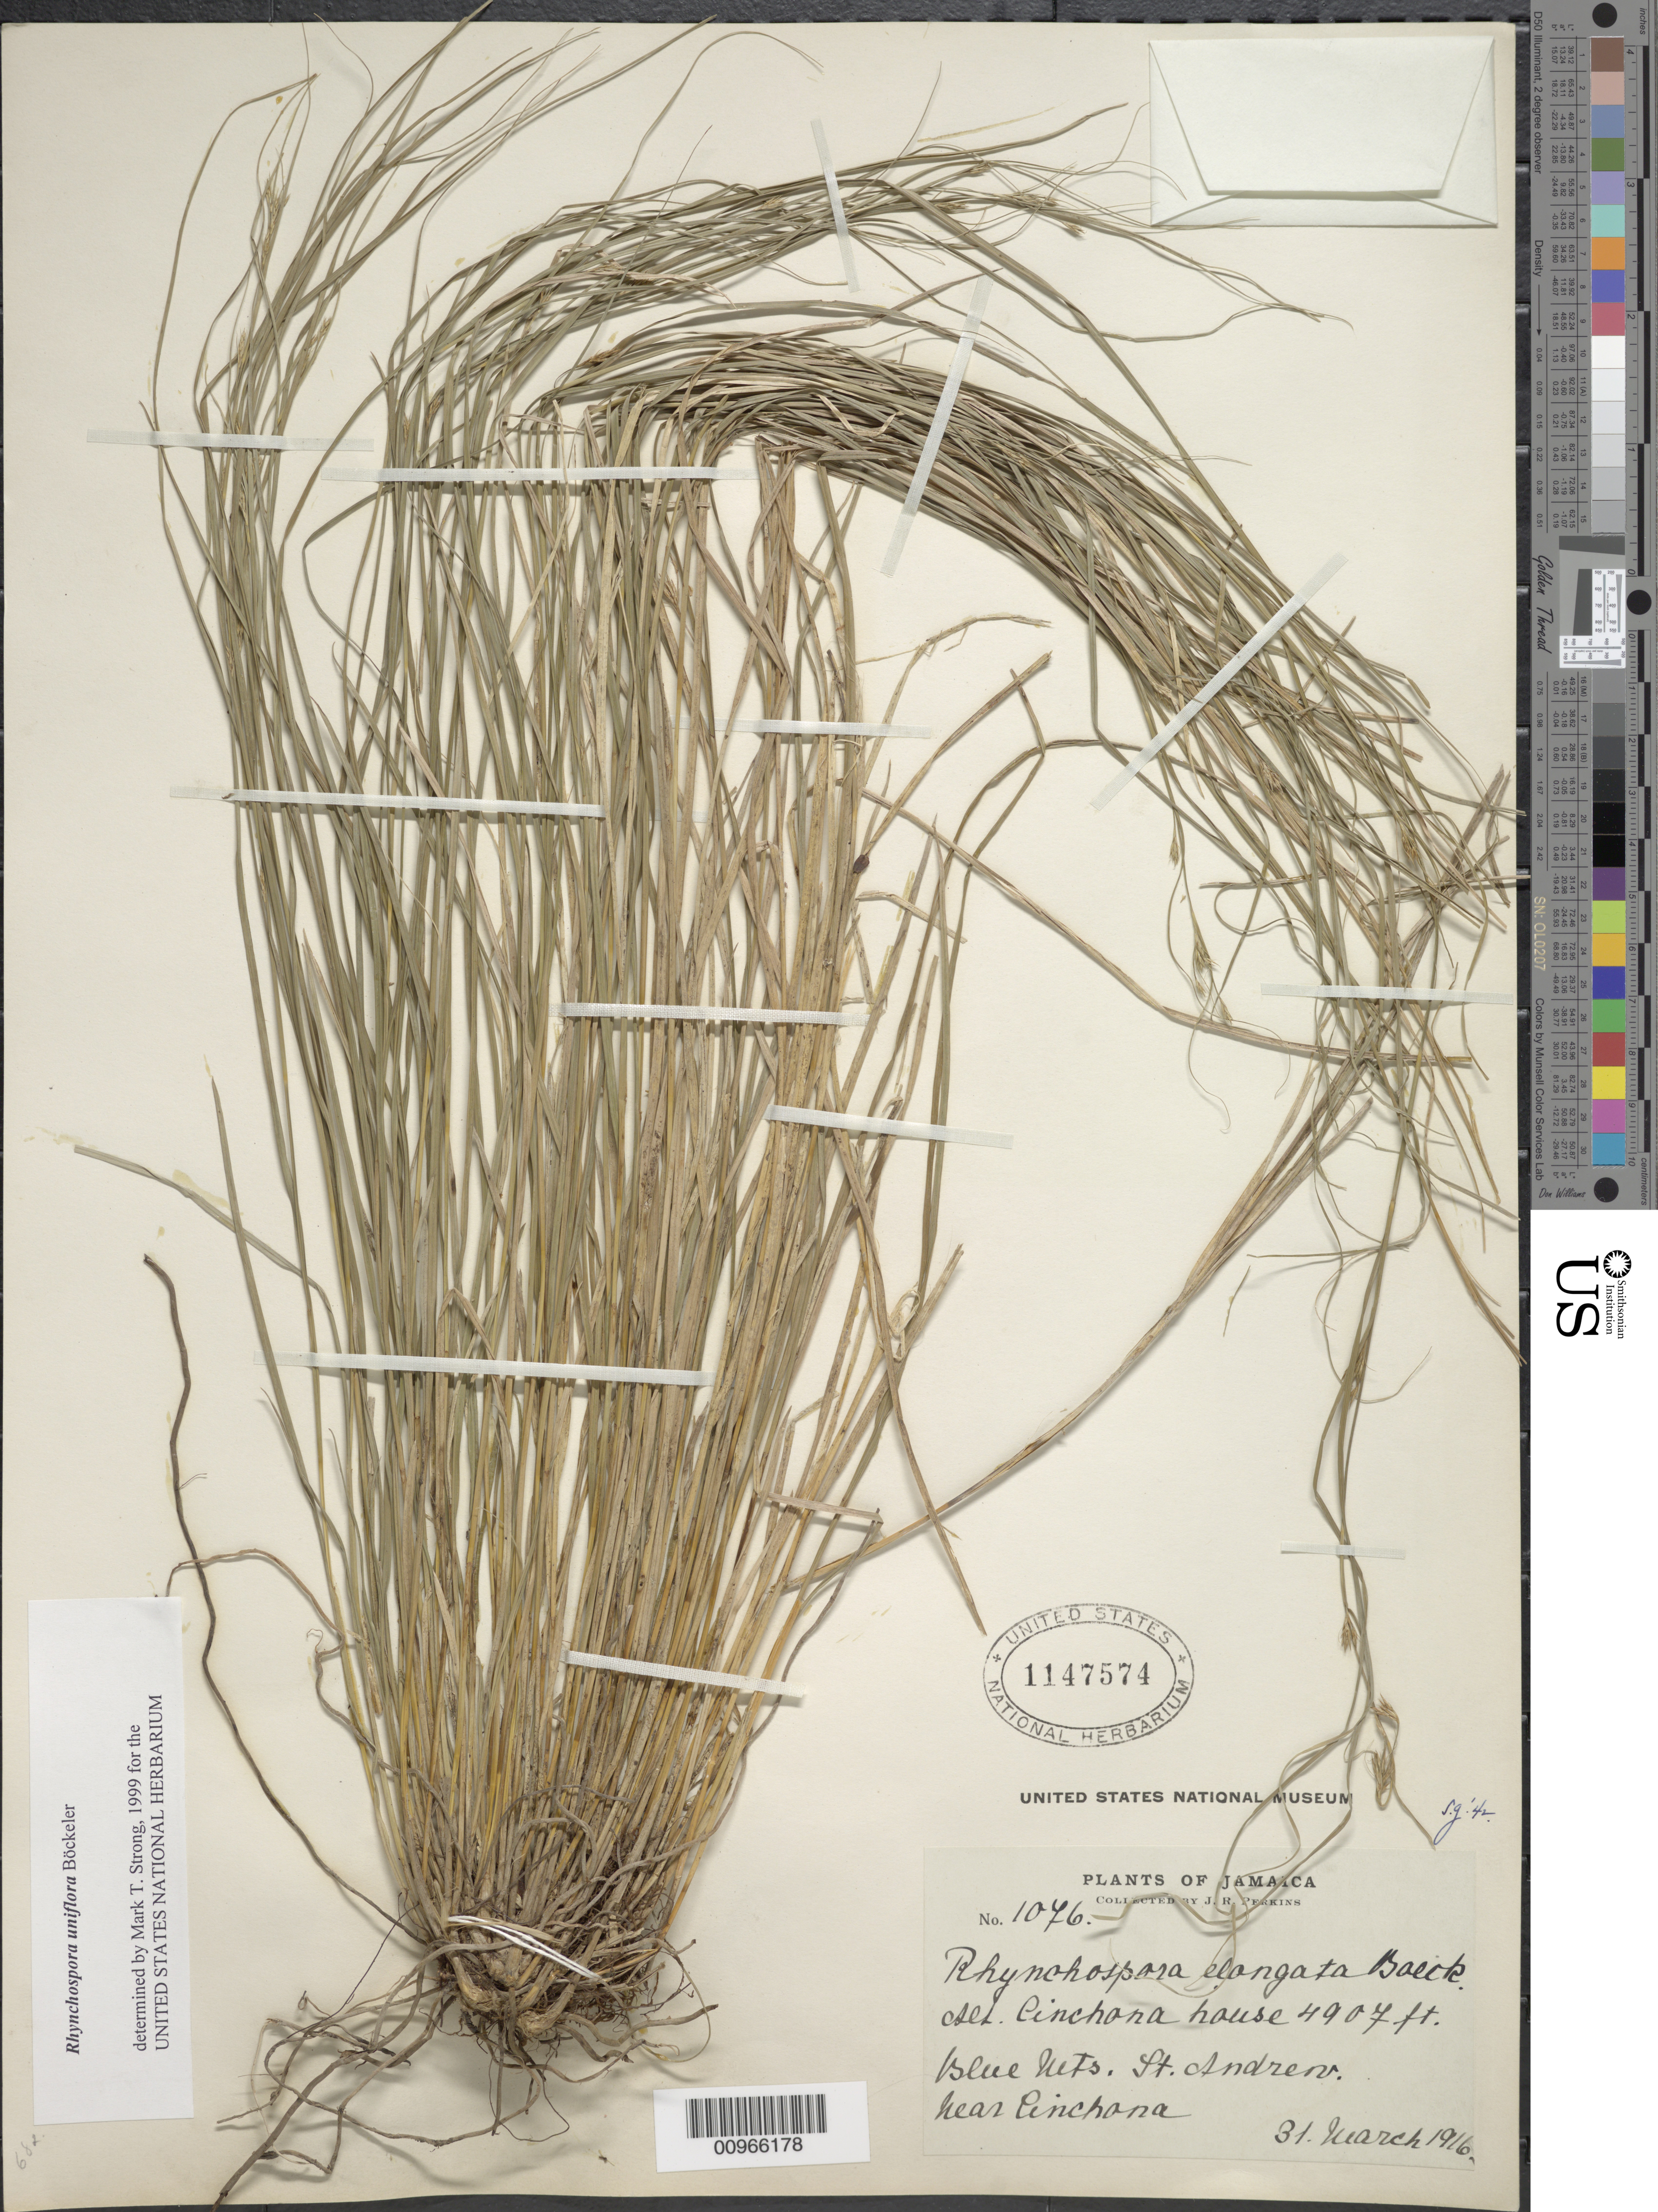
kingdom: Plantae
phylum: Tracheophyta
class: Liliopsida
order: Poales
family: Cyperaceae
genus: Rhynchospora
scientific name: Rhynchospora uniflora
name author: Boeckeler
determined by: Strong, M. T., (US), Smithsonian Institution - National Museum of Natural History (UNITED STATES)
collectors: J. R. Perkins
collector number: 1076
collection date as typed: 31 Mar 1916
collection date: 1916-03-31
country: Jamaica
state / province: Saint Andrew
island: Jamaica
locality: Cinchona House, near Cinchona, Blue Mountains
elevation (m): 1496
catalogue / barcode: US 1147574